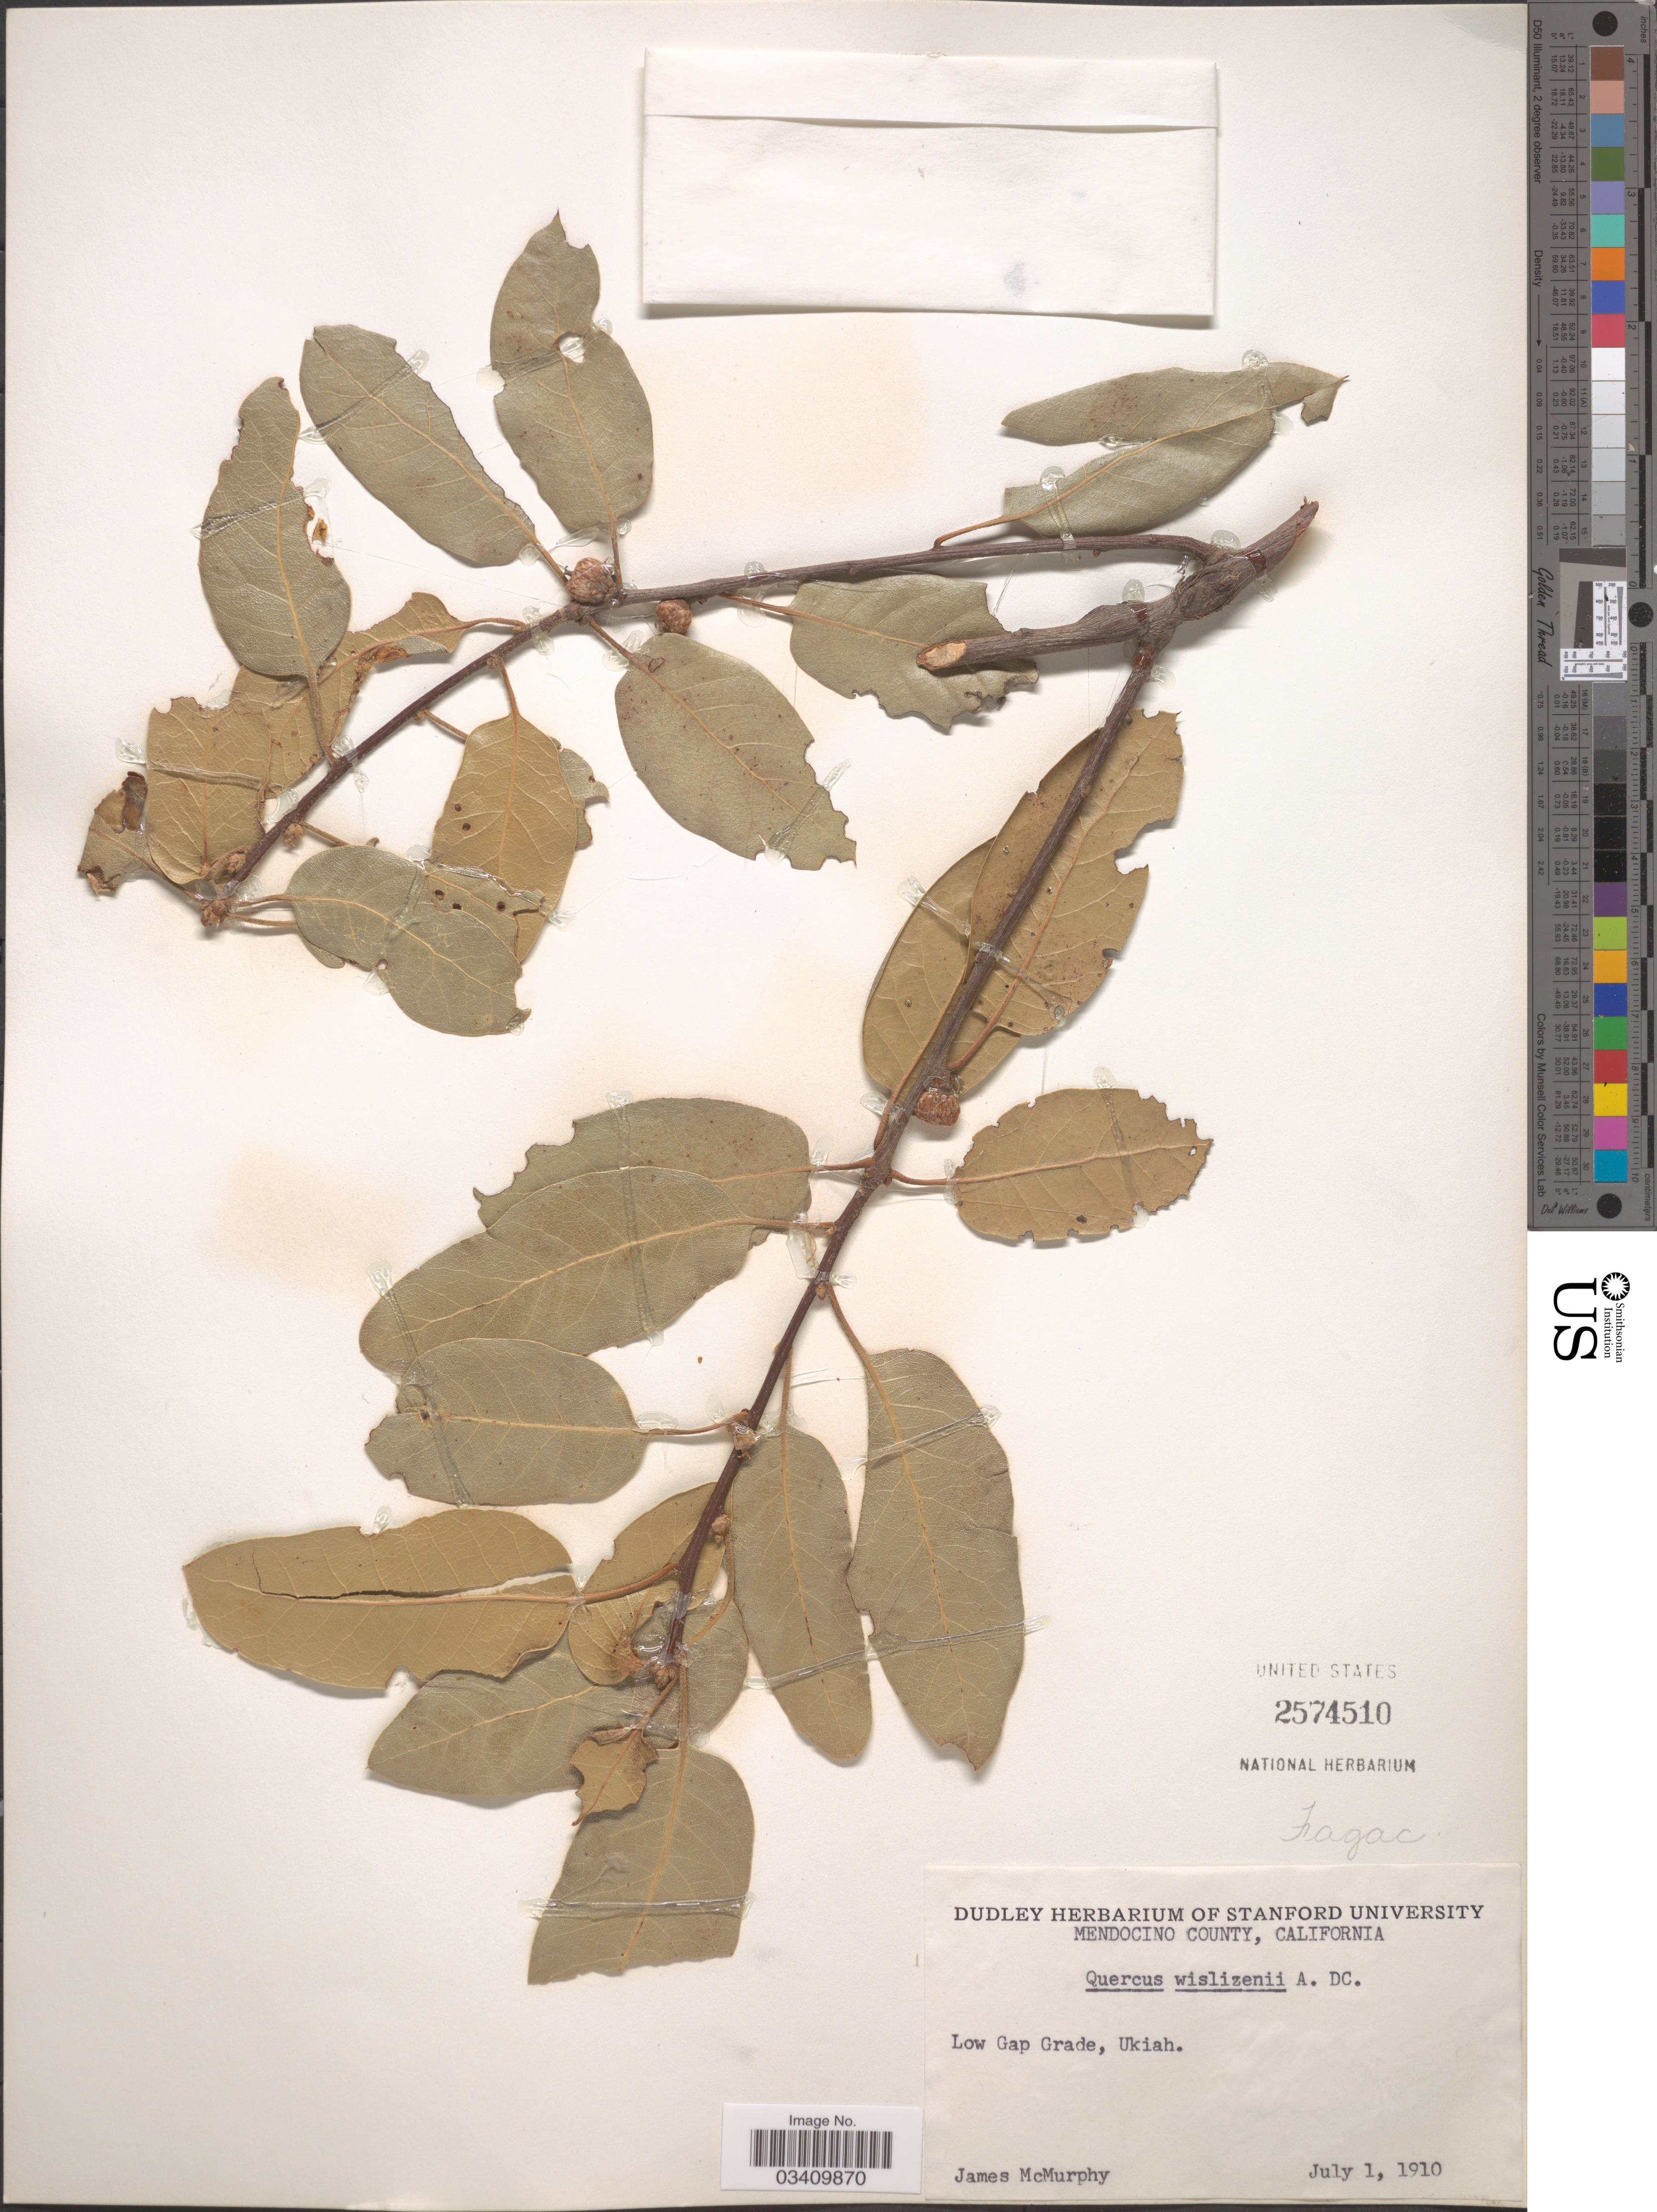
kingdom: Plantae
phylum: Tracheophyta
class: Magnoliopsida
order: Fagales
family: Fagaceae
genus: Quercus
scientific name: Quercus wislizeni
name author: A. DC.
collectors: J. McMurphy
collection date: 1910-07-01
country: United States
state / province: California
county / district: Mendocino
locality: Mendocino County. Low Gap Grade, Ukiah.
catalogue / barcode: US 2574510